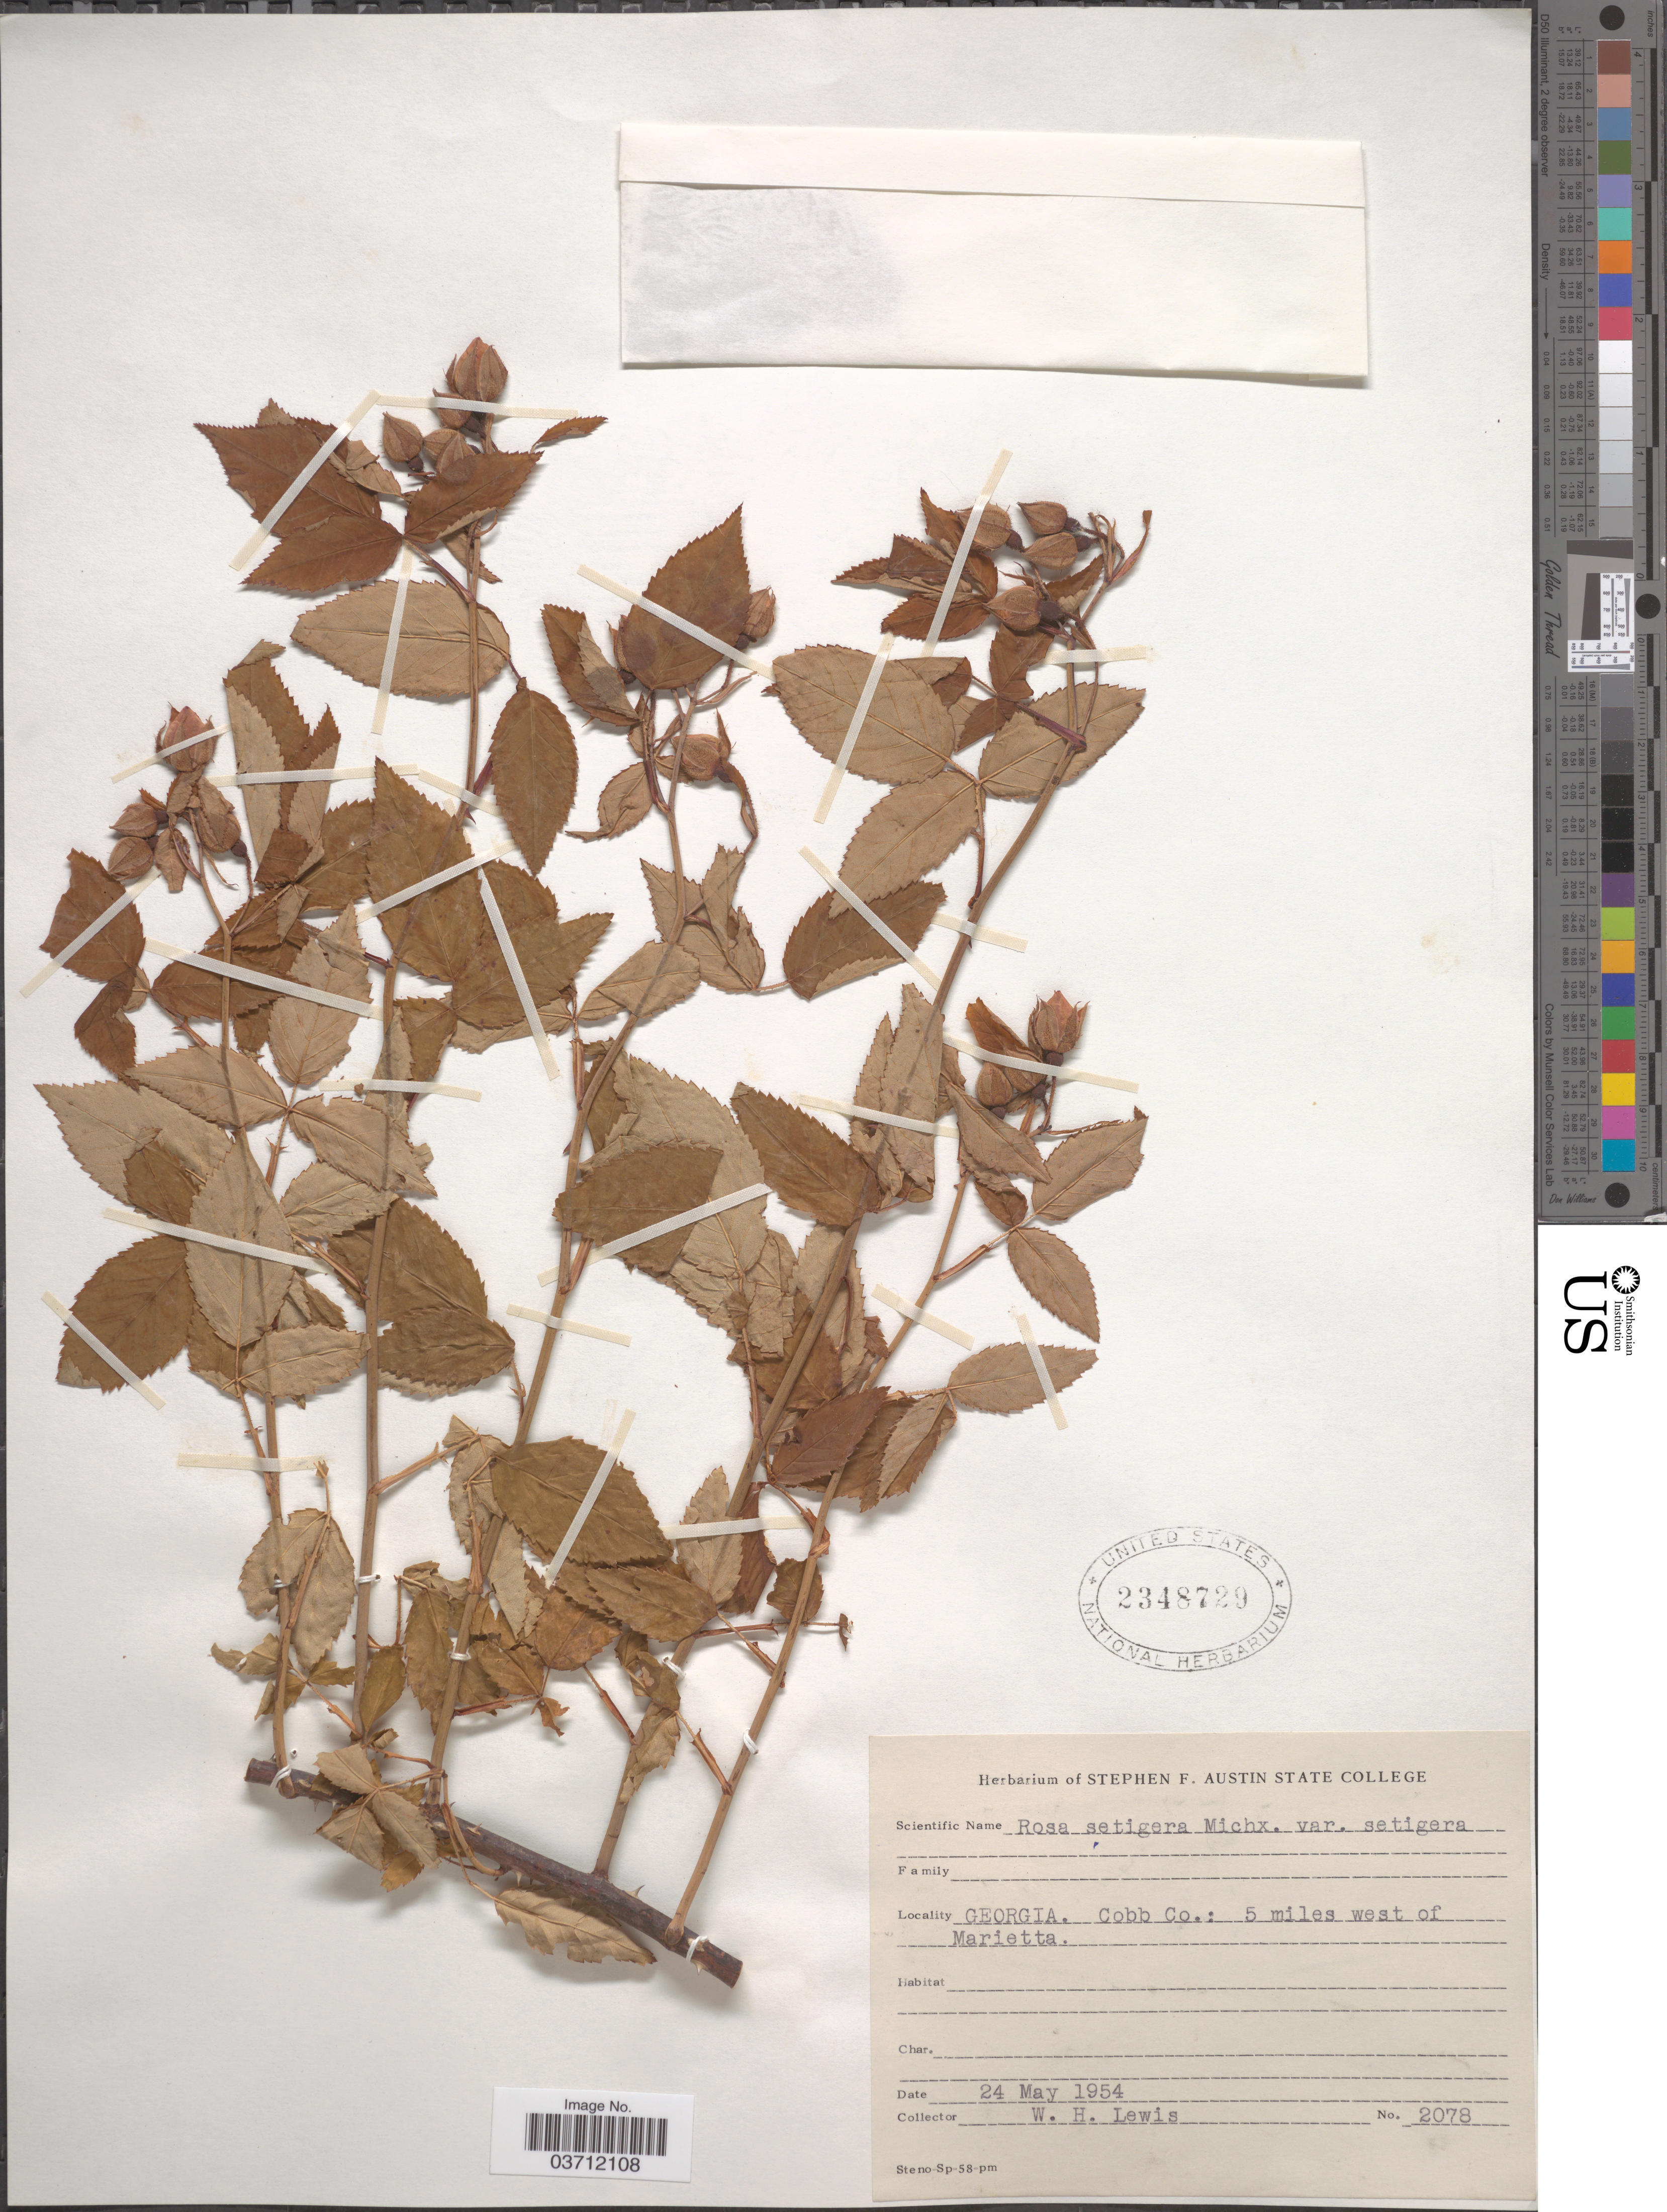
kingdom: Plantae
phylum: Tracheophyta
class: Magnoliopsida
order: Rosales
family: Rosaceae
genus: Rosa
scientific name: Rosa setigera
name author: Michx.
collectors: W. H. Lewis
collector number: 2078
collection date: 1954-05-24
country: United States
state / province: Georgia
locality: Cobb Co.: 5 miles west of Marietta.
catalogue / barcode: US 2348729